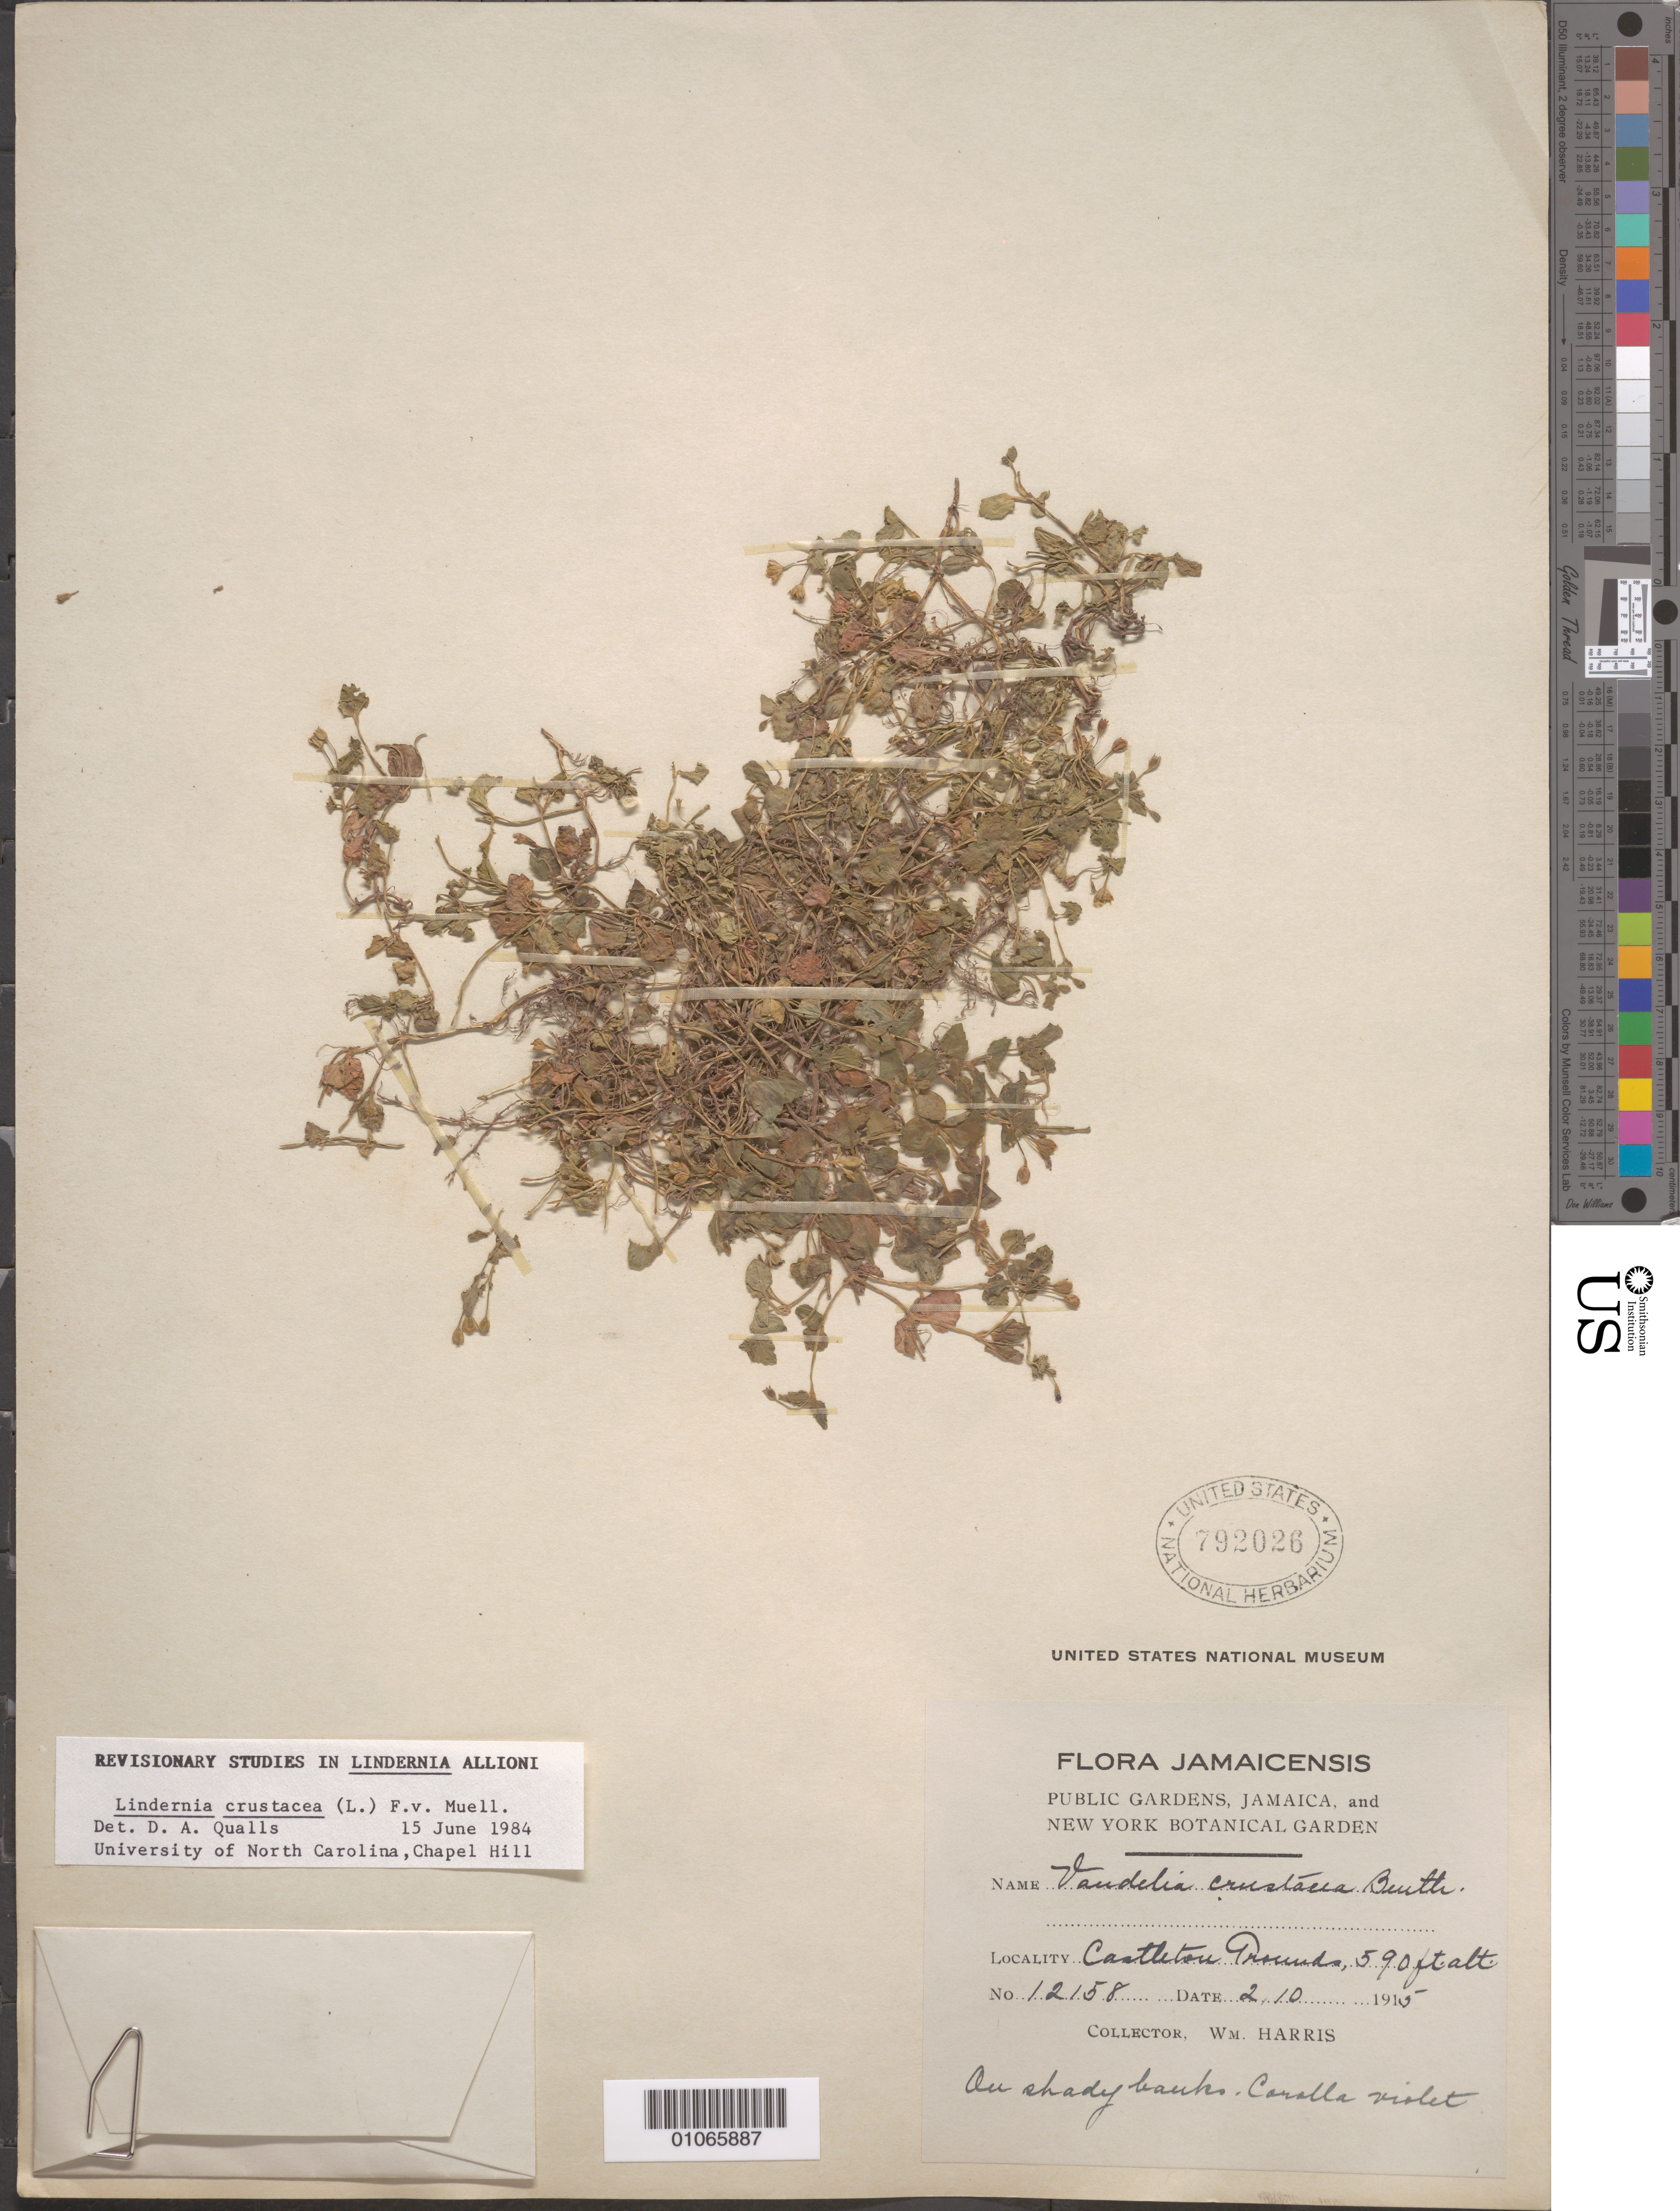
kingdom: Plantae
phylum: Tracheophyta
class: Magnoliopsida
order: Lamiales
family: Linderniaceae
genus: Lindernia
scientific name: Lindernia crustacea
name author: (L.) F. Muell.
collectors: W. Harris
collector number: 12158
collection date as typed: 02 Oct 1915 or 10 Feb 1915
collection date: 1915-02-10 or 1915-10-02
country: Jamaica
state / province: Saint Andrew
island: Jamaica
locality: Castleton Grounds. On shady banks.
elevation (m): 180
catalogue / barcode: US 792026